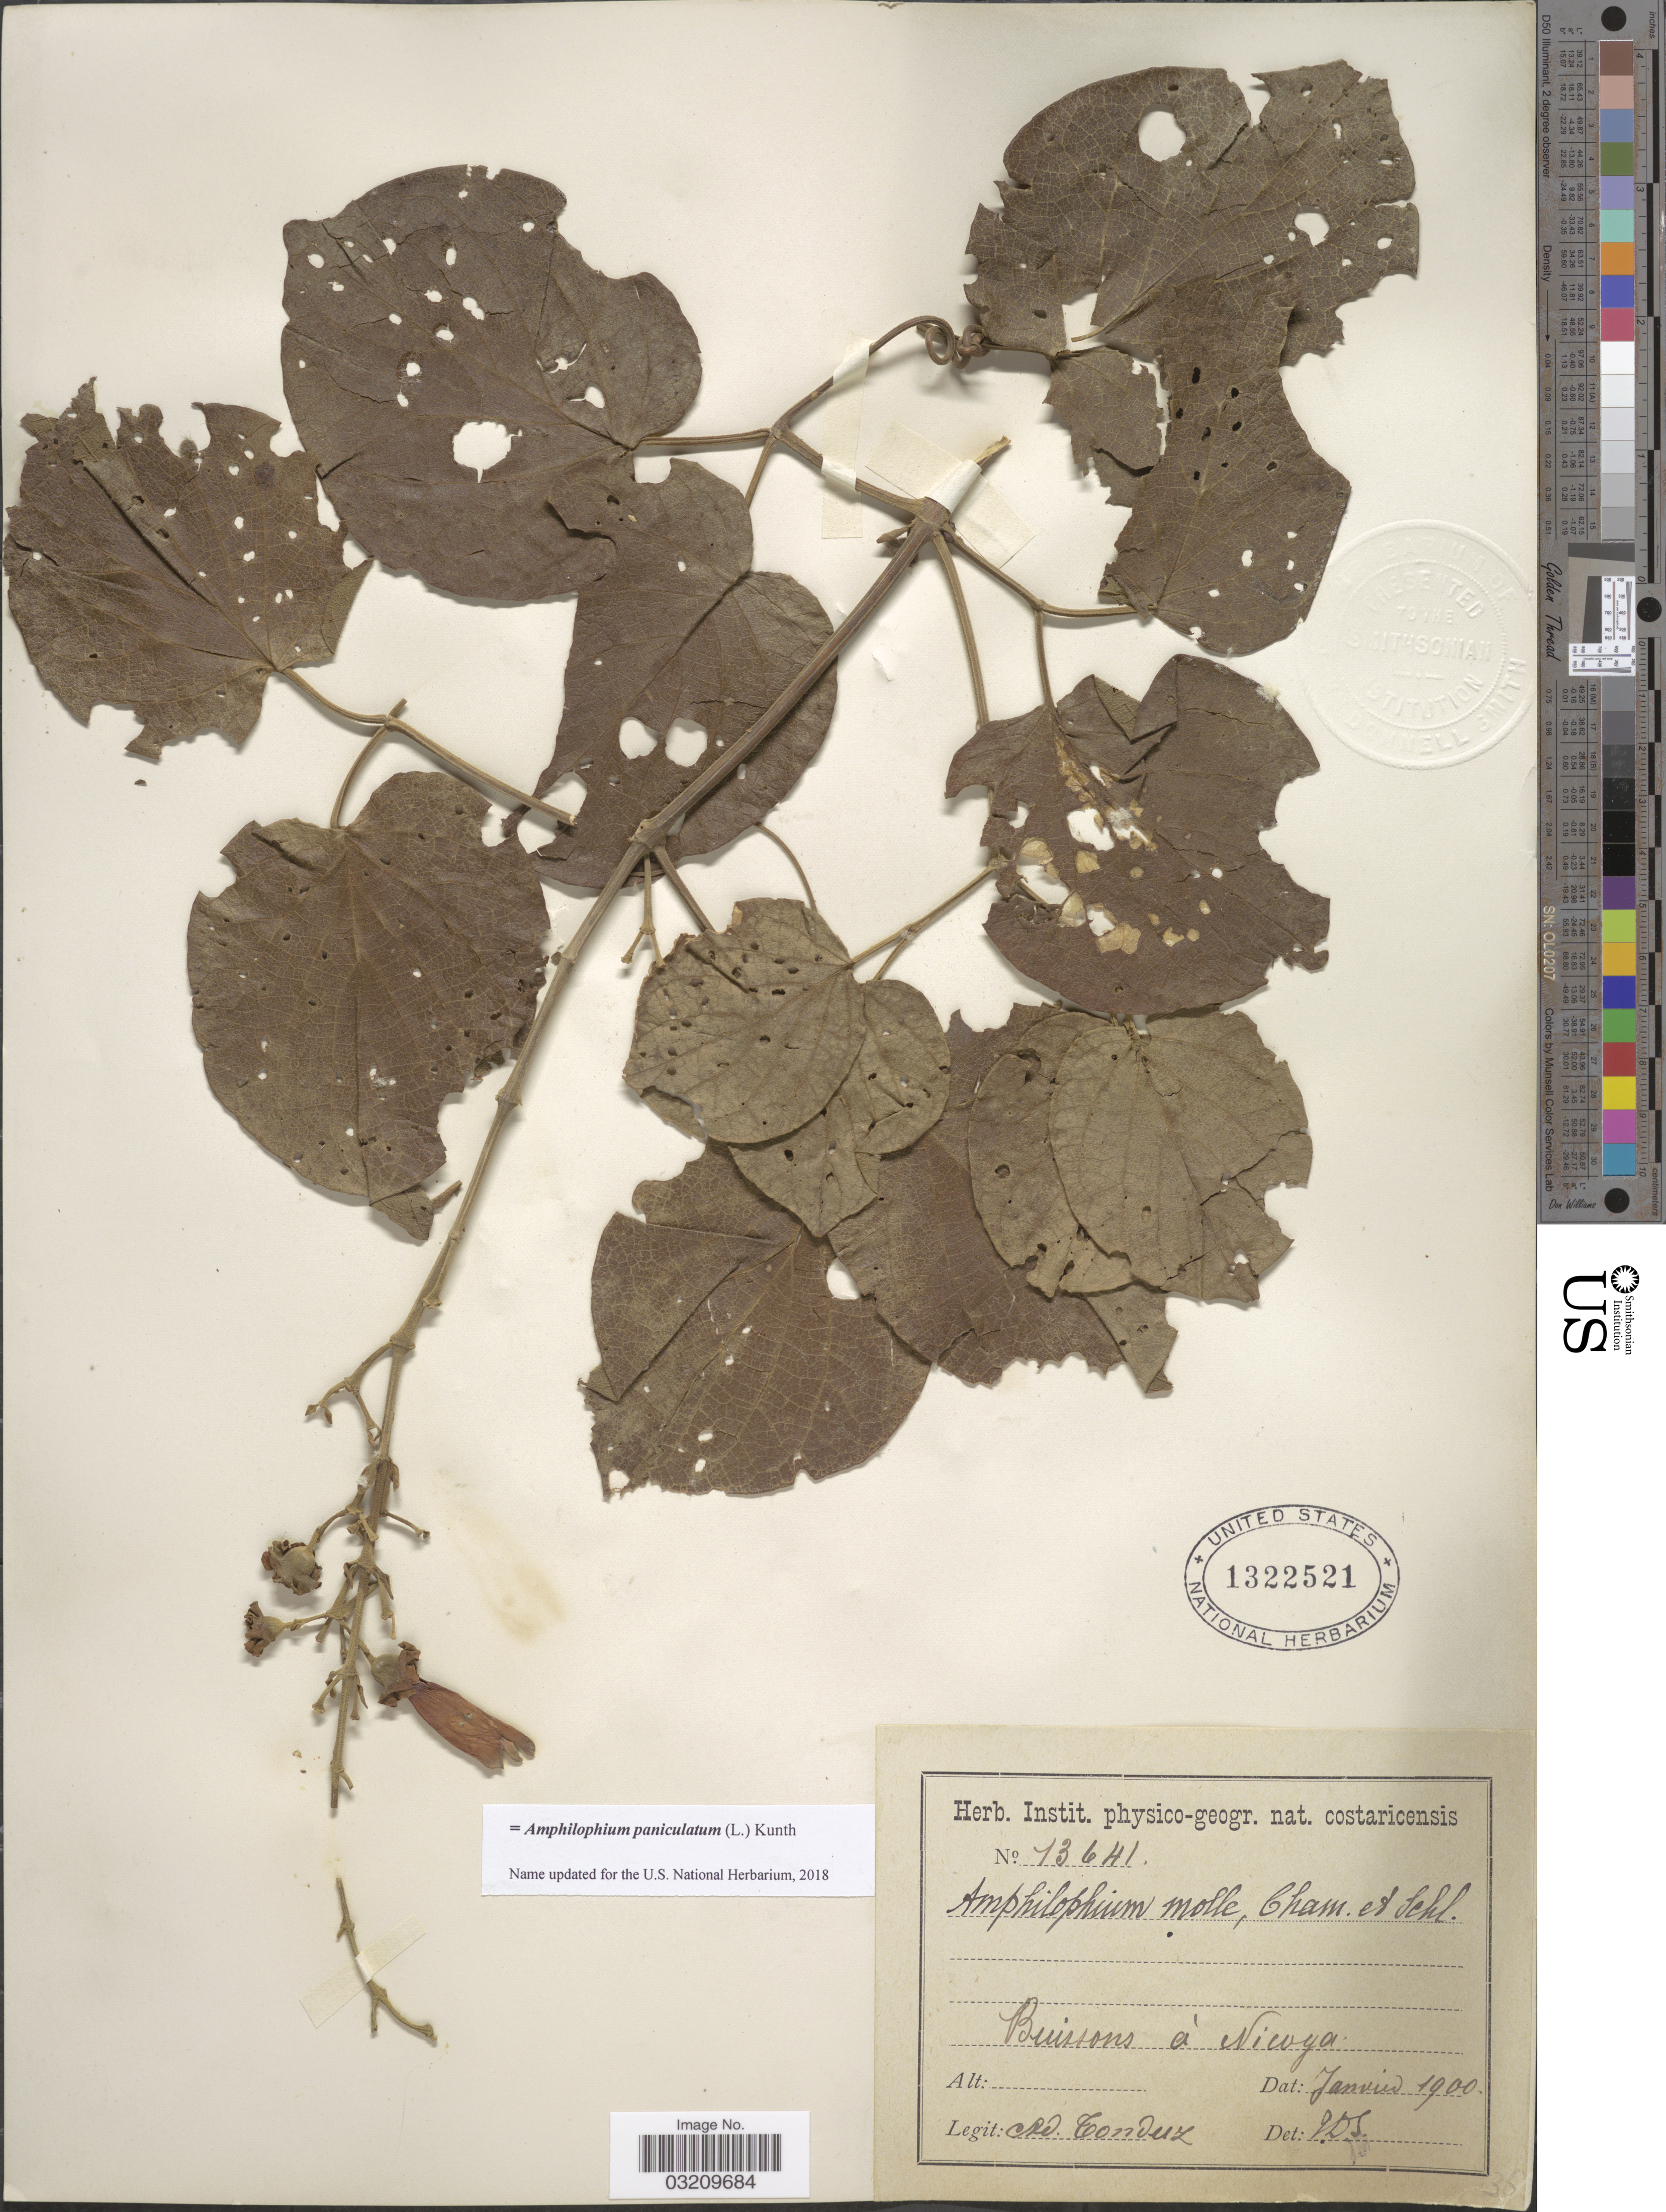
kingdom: Plantae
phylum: Tracheophyta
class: Magnoliopsida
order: Lamiales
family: Bignoniaceae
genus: Amphilophium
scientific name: Amphilophium paniculatum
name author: (L.) Kunth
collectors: A. Tonduz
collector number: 13641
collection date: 1900-01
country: Costa Rica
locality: Buissons á Nicoya.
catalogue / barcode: US 1322521